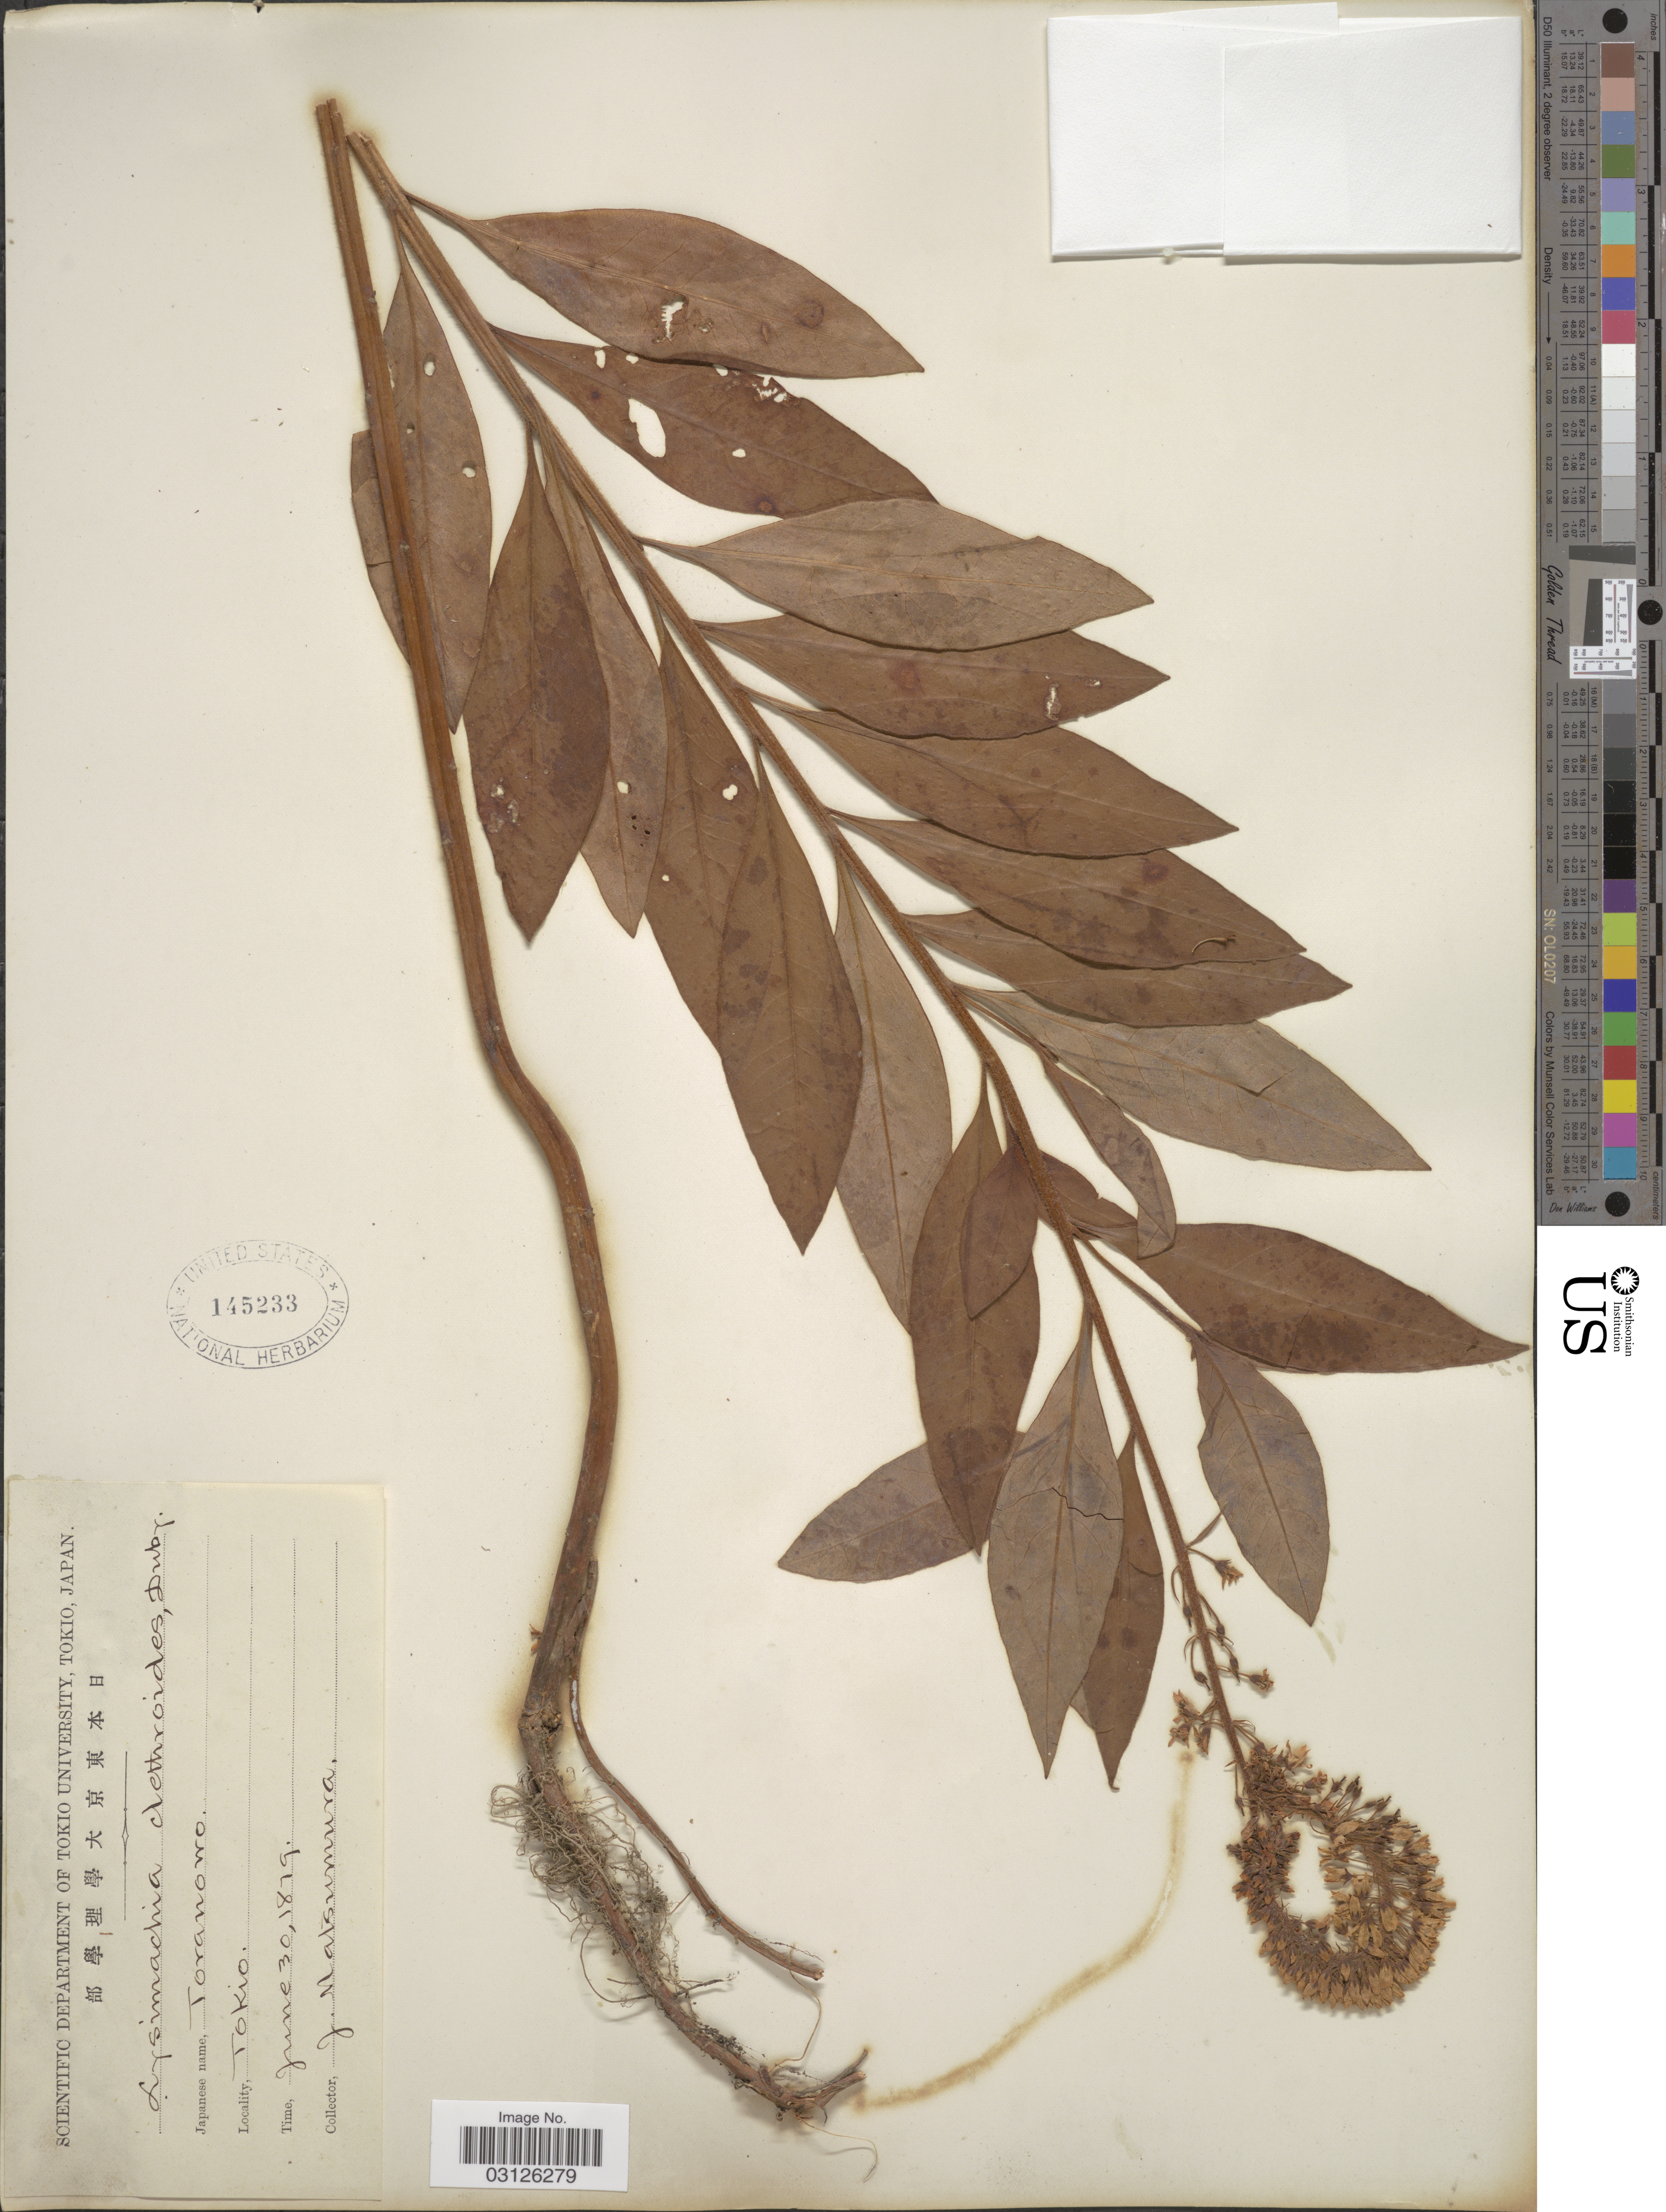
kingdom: Plantae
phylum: Tracheophyta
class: Magnoliopsida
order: Ericales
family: Primulaceae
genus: Lysimachia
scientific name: Lysimachia clethroides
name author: Duby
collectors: J. Matsumura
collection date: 1879-06-30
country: Japan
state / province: Tokyo, Federal City of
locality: Tokio.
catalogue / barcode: US 145233